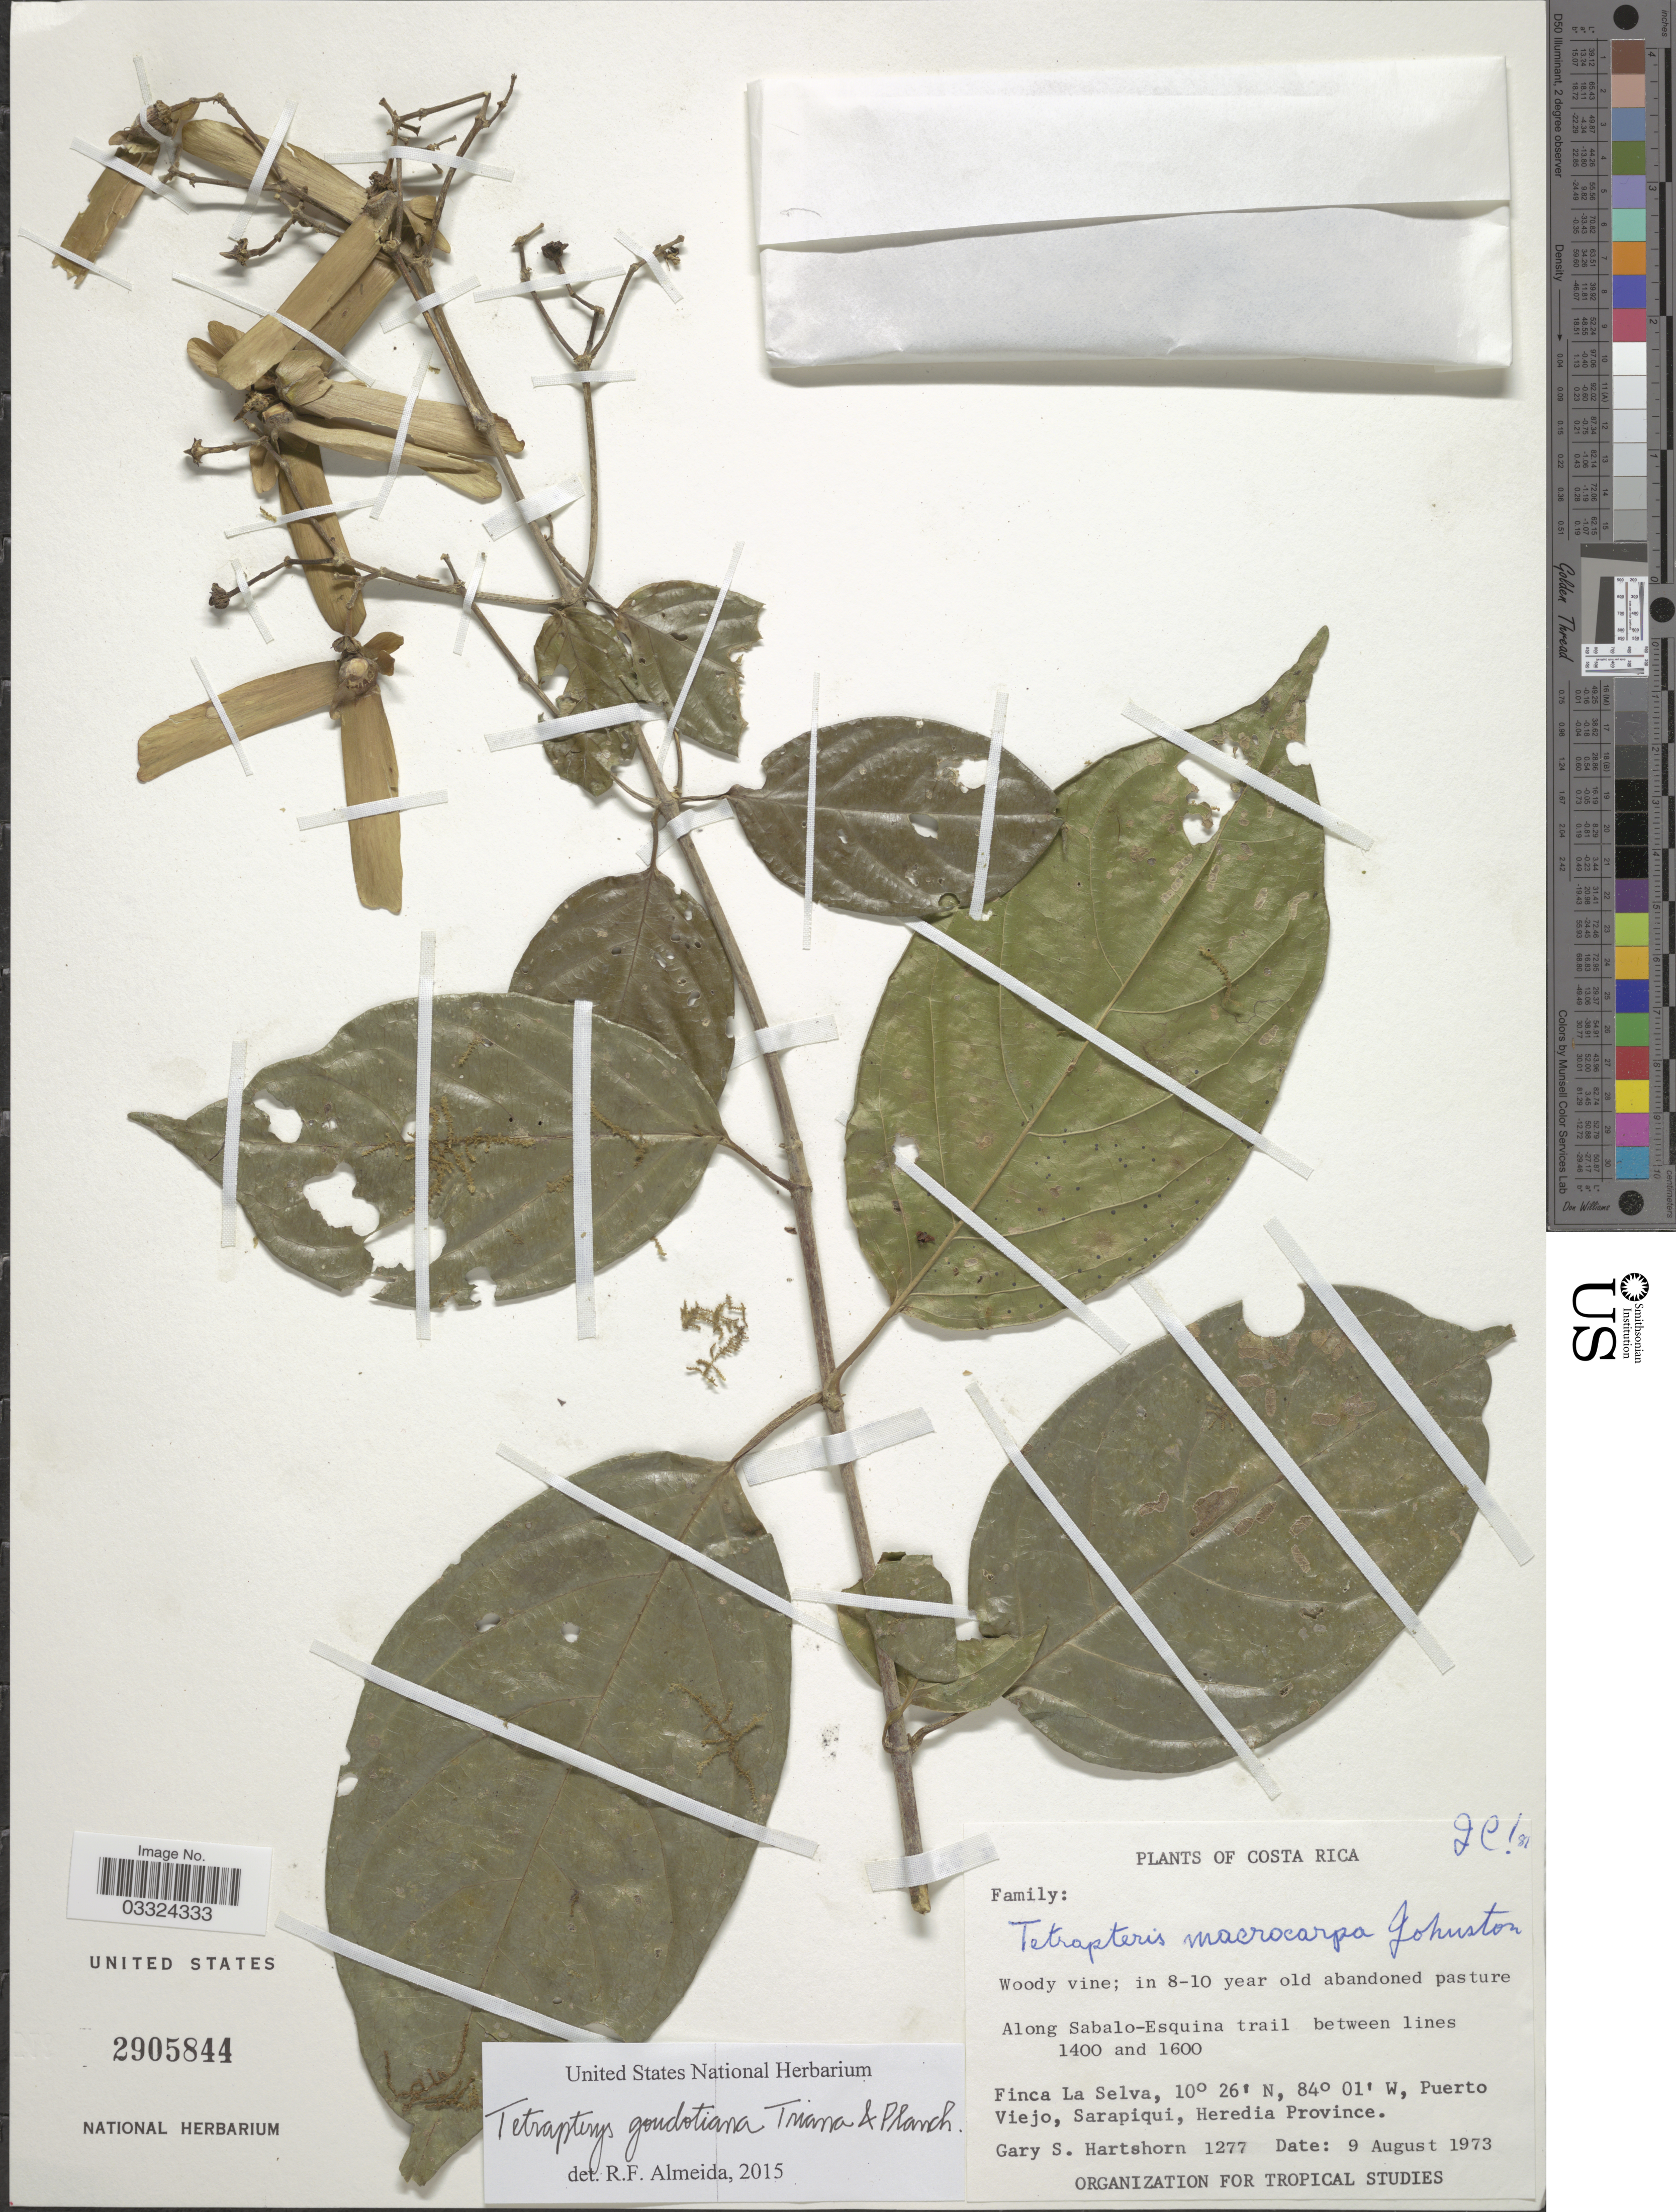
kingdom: Plantae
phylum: Tracheophyta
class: Magnoliopsida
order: Malpighiales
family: Malpighiaceae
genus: Tetrapterys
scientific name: Tetrapterys goudotiana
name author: Triana & Planch.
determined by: De Almeida, R. F., (HUEFS), Universidade Estadual de Feira de Santana (BRAZIL)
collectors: G. Hartshorn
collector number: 1277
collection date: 1973-08-09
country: Costa Rica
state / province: Heredia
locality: Along Sabalo-Esquina trail between lines 1400 and 1600. Finca La Selva, Puerto Viejo, Sarapiqui.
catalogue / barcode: US 2905844